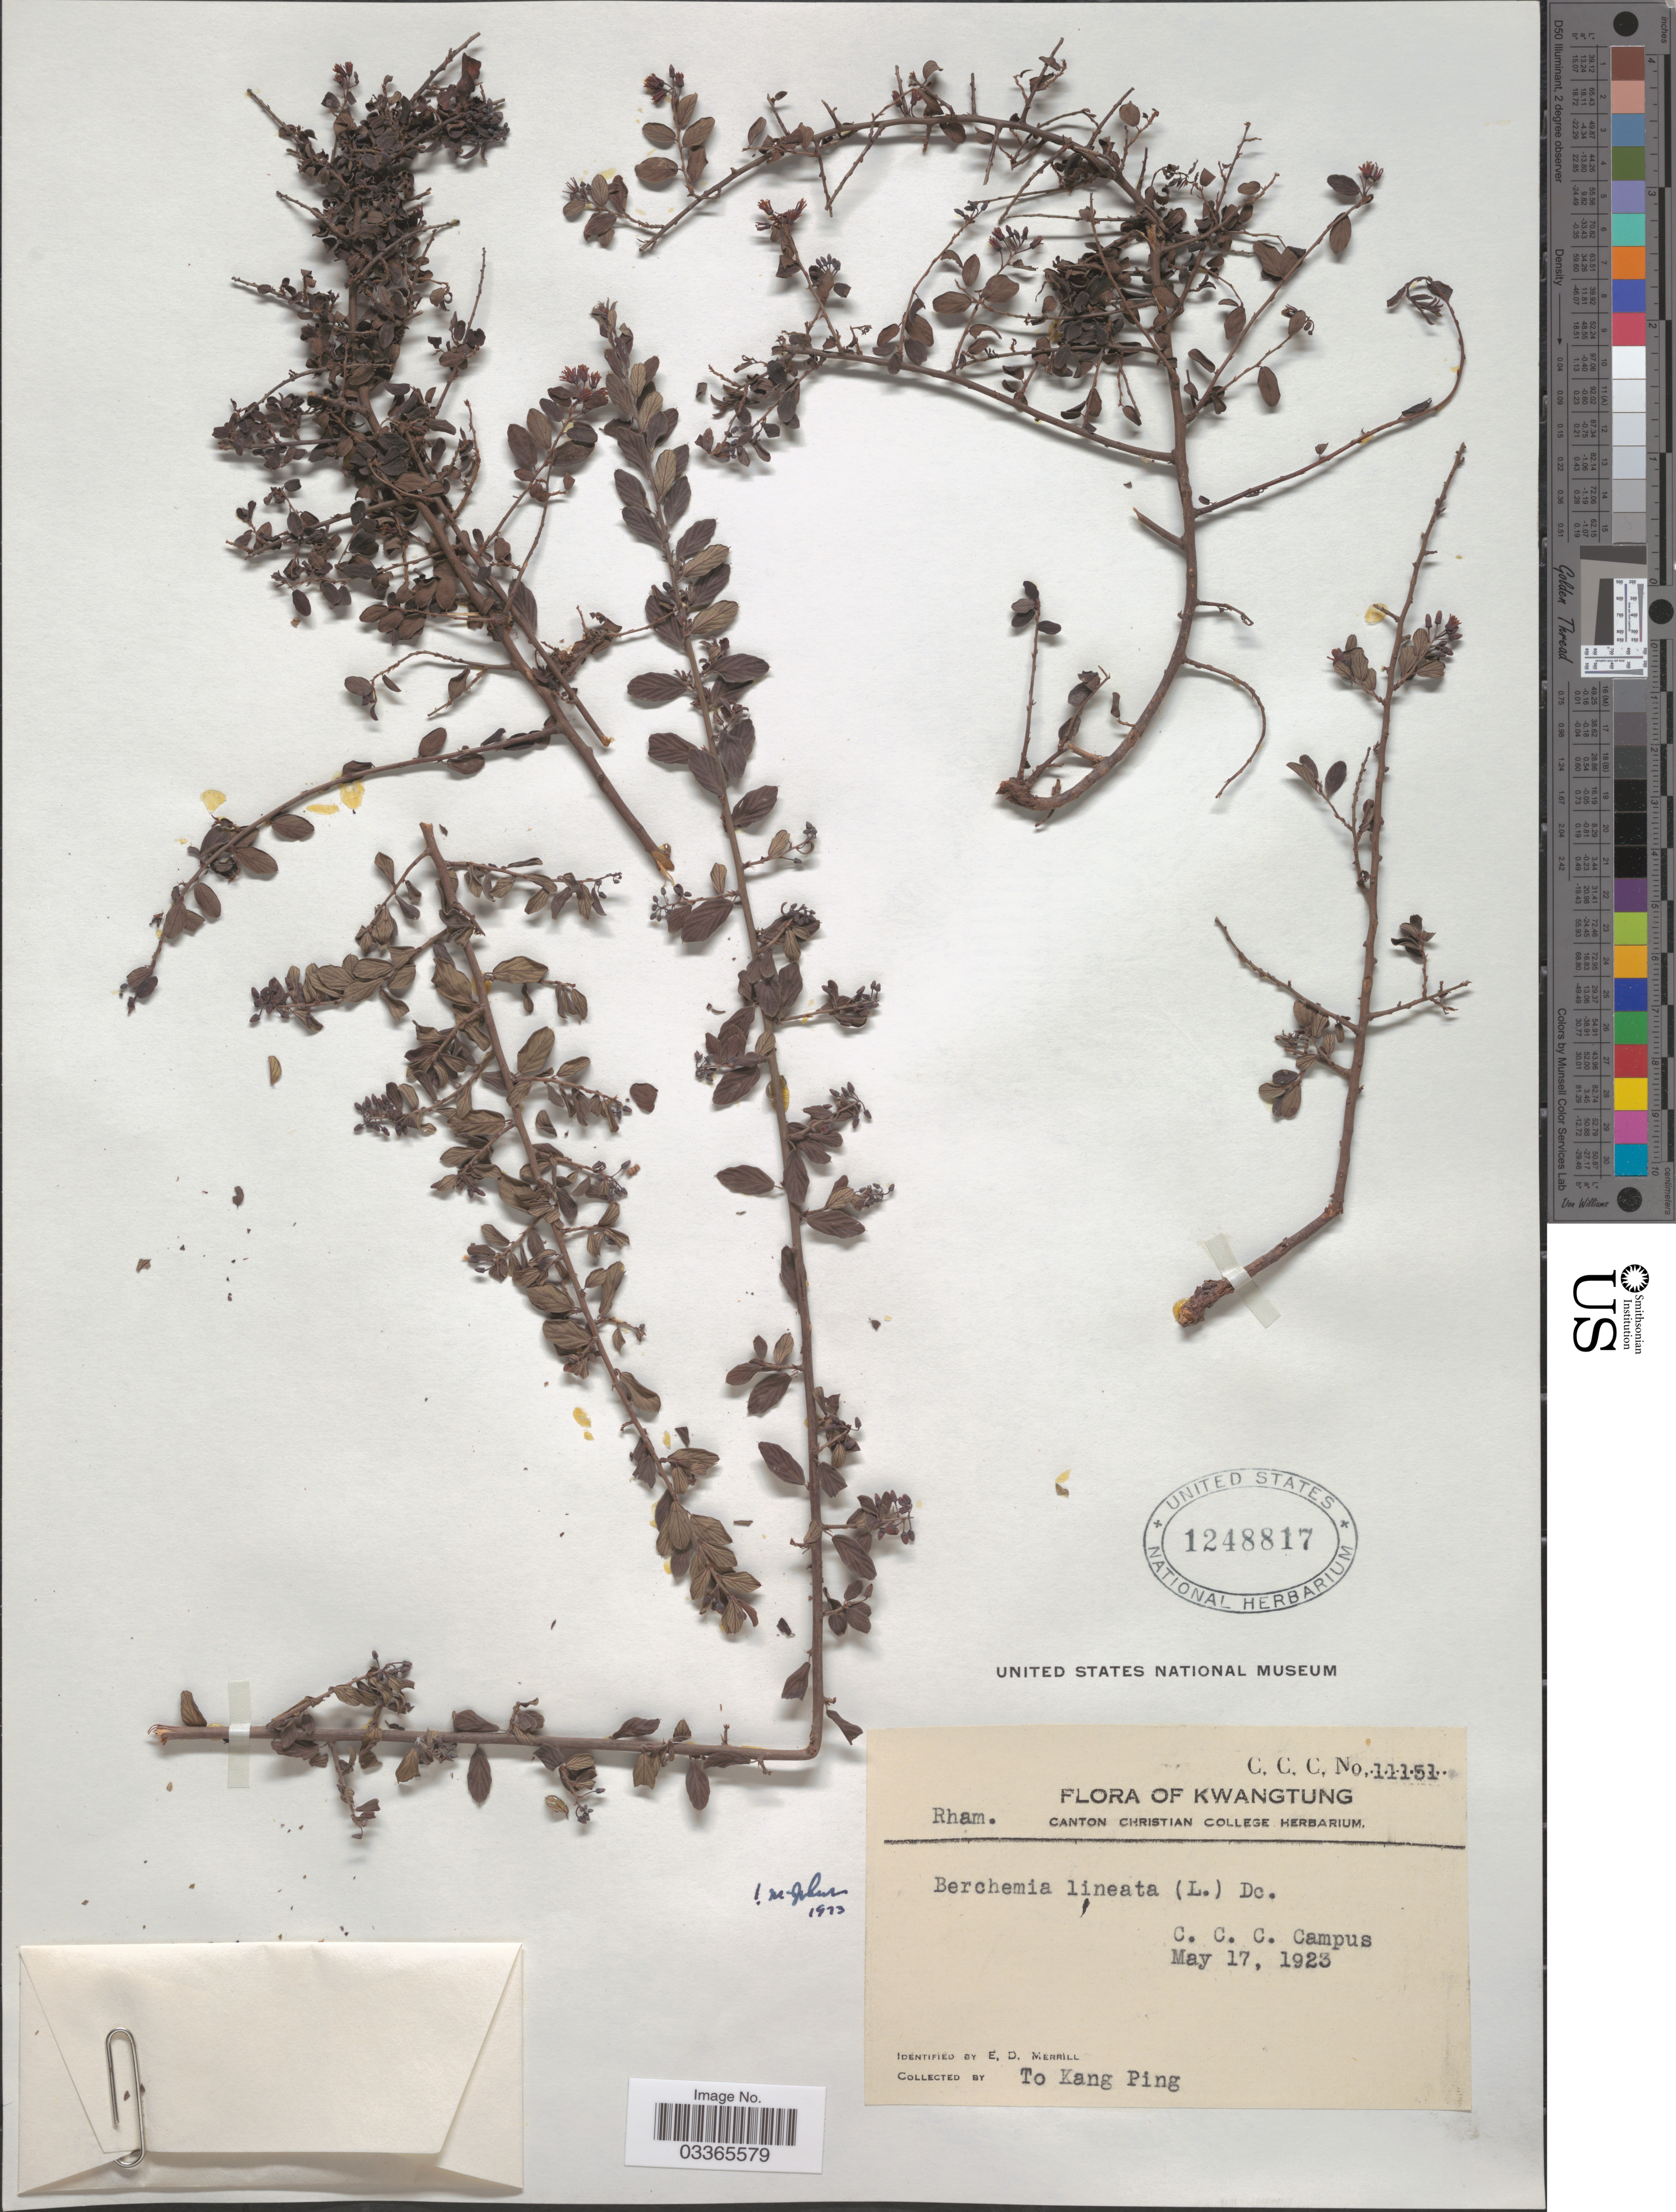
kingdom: Plantae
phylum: Tracheophyta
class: Magnoliopsida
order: Rosales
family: Rhamnaceae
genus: Berchemia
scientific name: Berchemia lineata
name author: (L.) DC.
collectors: T. Ping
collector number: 11151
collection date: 1923-05-17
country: China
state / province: Guangdong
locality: Kwangtung, C.C.C. Campus.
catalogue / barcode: US 1248817